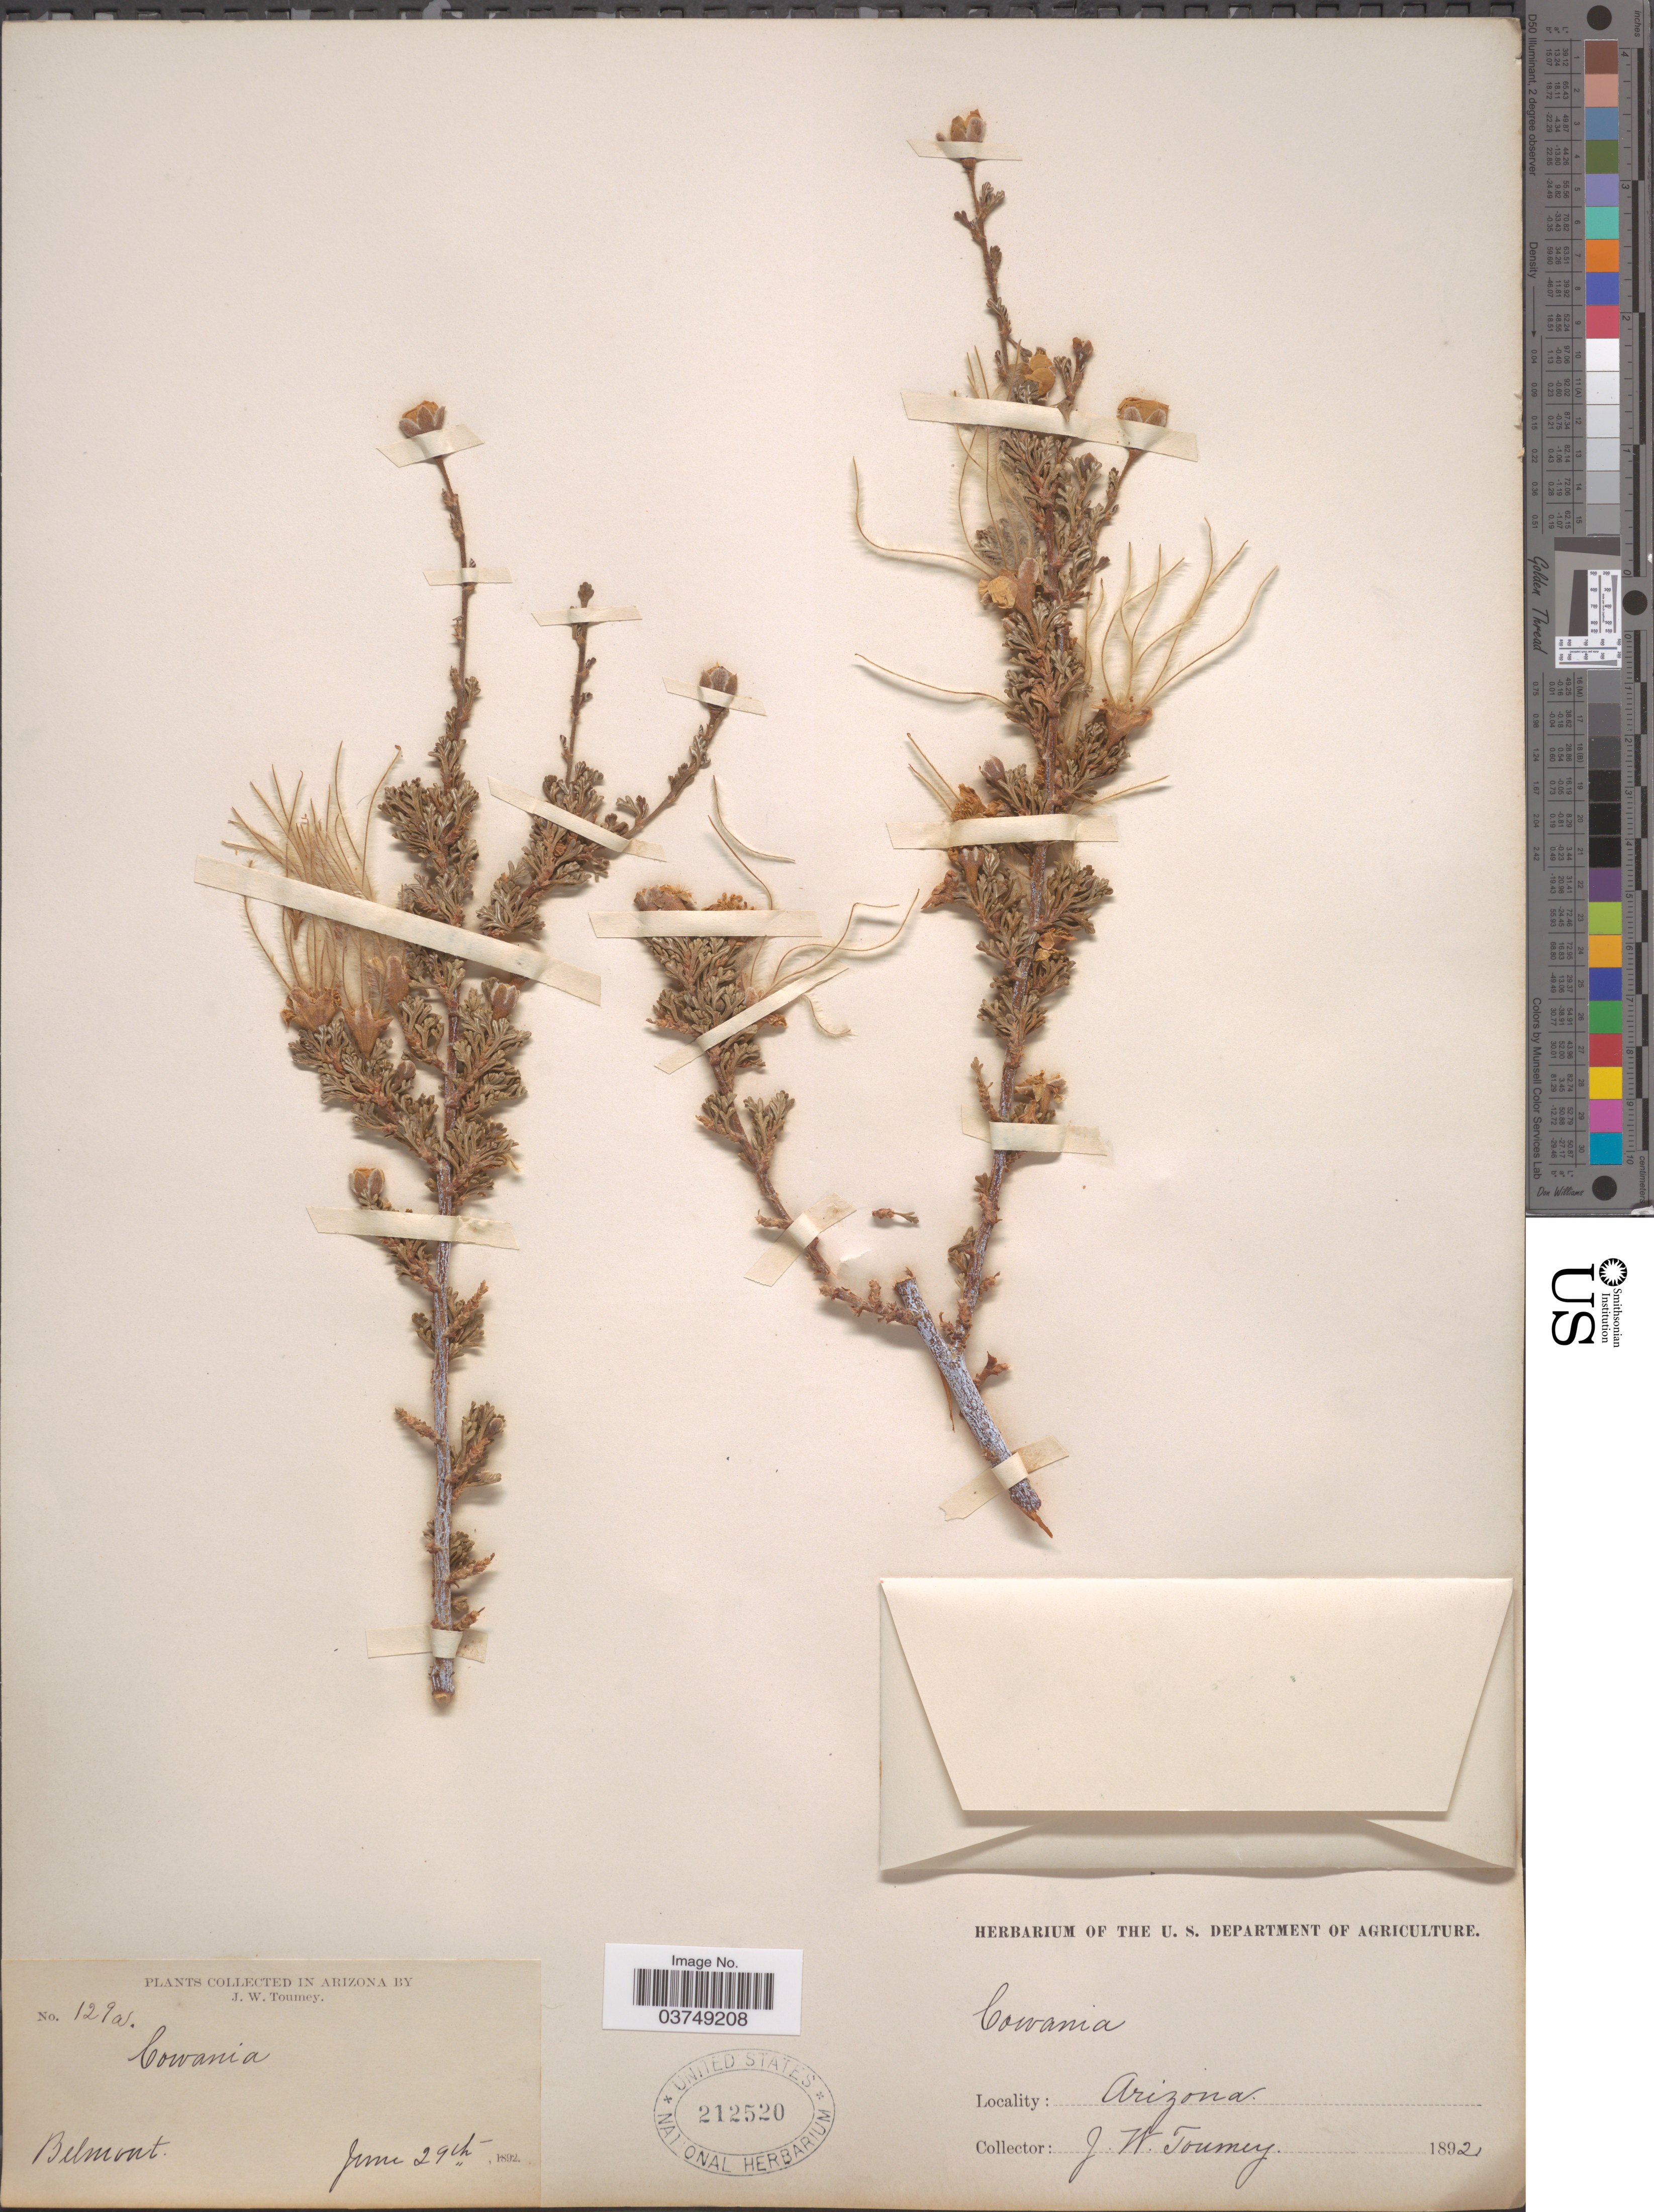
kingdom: Plantae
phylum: Tracheophyta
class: Magnoliopsida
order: Rosales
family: Rosaceae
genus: Purshia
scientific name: Purshia stansburyana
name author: (Torr.) Henrickson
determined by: Strong, Mark T., (BOT), Smithsonian Institution - National Museum of Natural History (UNITED STATES)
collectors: J. W. Toumey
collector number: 129a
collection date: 1892-06-29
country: United States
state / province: Arizona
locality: Belmont.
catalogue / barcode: US 212520